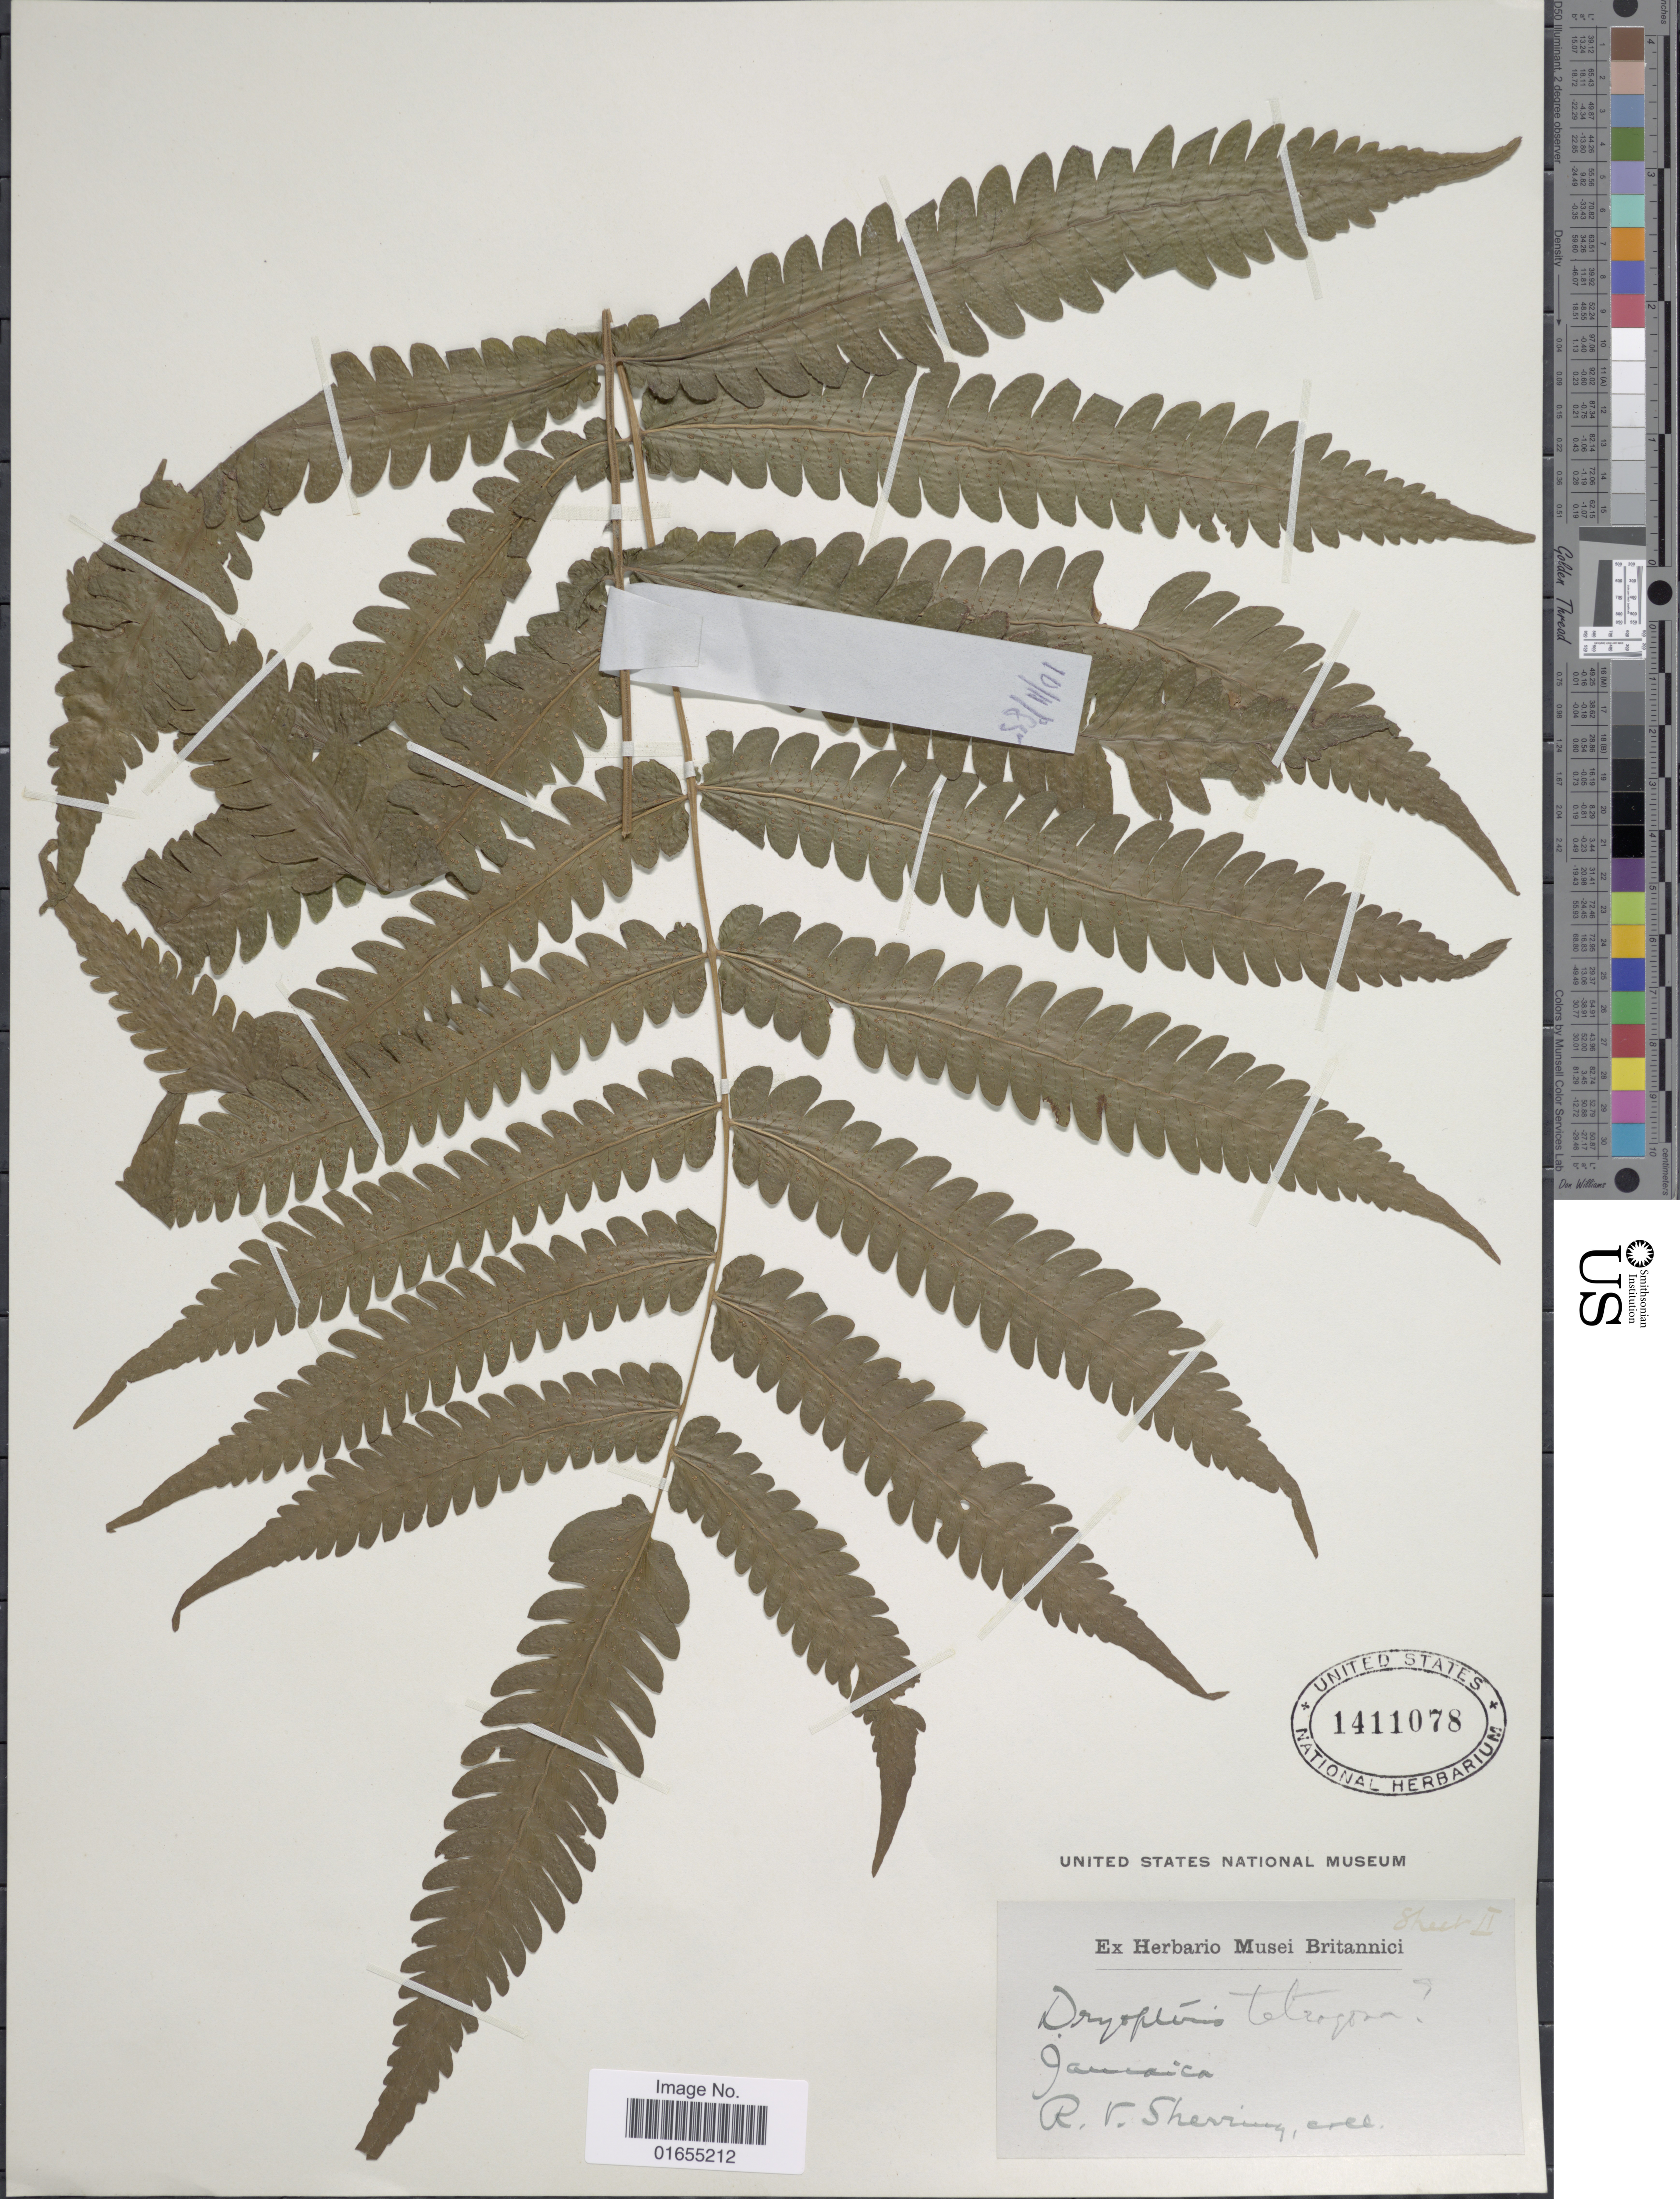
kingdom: Plantae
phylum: Tracheophyta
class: Polypodiopsida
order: Polypodiales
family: Thelypteridaceae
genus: Goniopteris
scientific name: Goniopteris subtetragona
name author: (Link) Vareschi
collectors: R. Sherring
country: Jamaica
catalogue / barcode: US 1411078